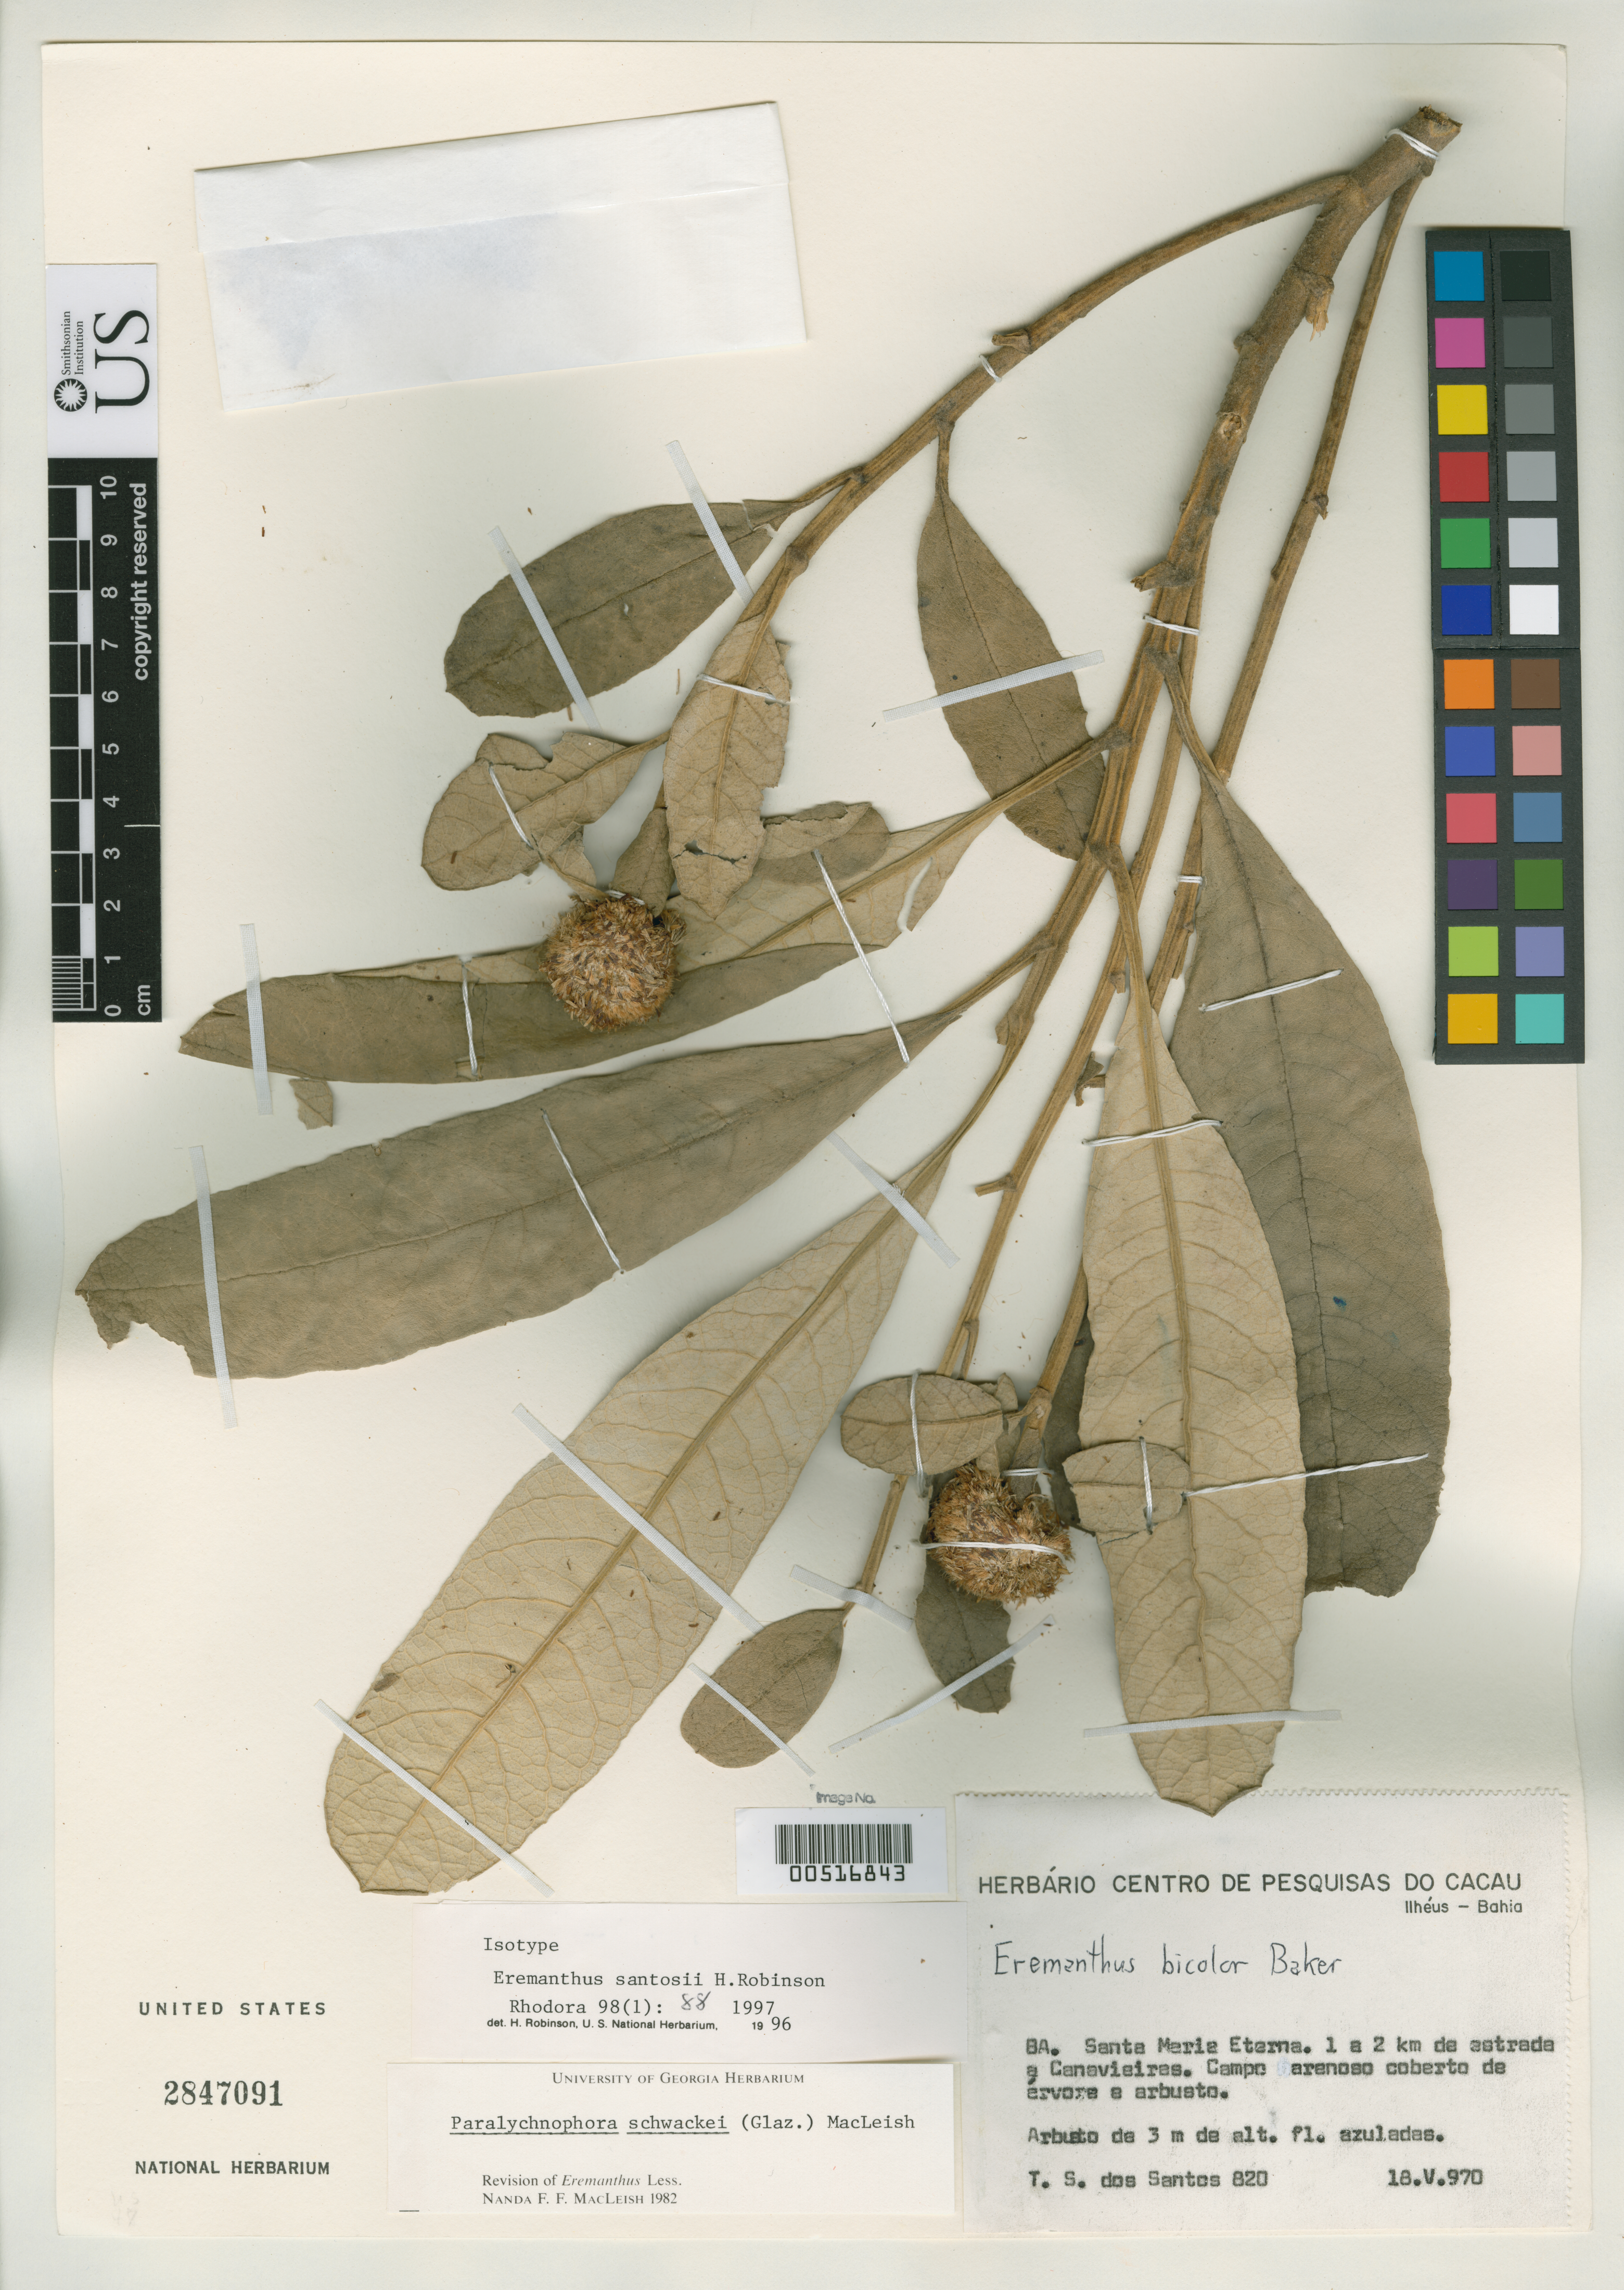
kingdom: Plantae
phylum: Tracheophyta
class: Magnoliopsida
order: Asterales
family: Asteraceae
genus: Eremanthus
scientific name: Eremanthus santosii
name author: H. Rob.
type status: Isotype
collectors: T. S. Santos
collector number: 820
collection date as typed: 18 May 1970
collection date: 1970-05-18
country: Brazil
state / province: Bahia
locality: Santa Merie eterns, 1-2 km de estrada a Canavieires.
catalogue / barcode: US 2847091